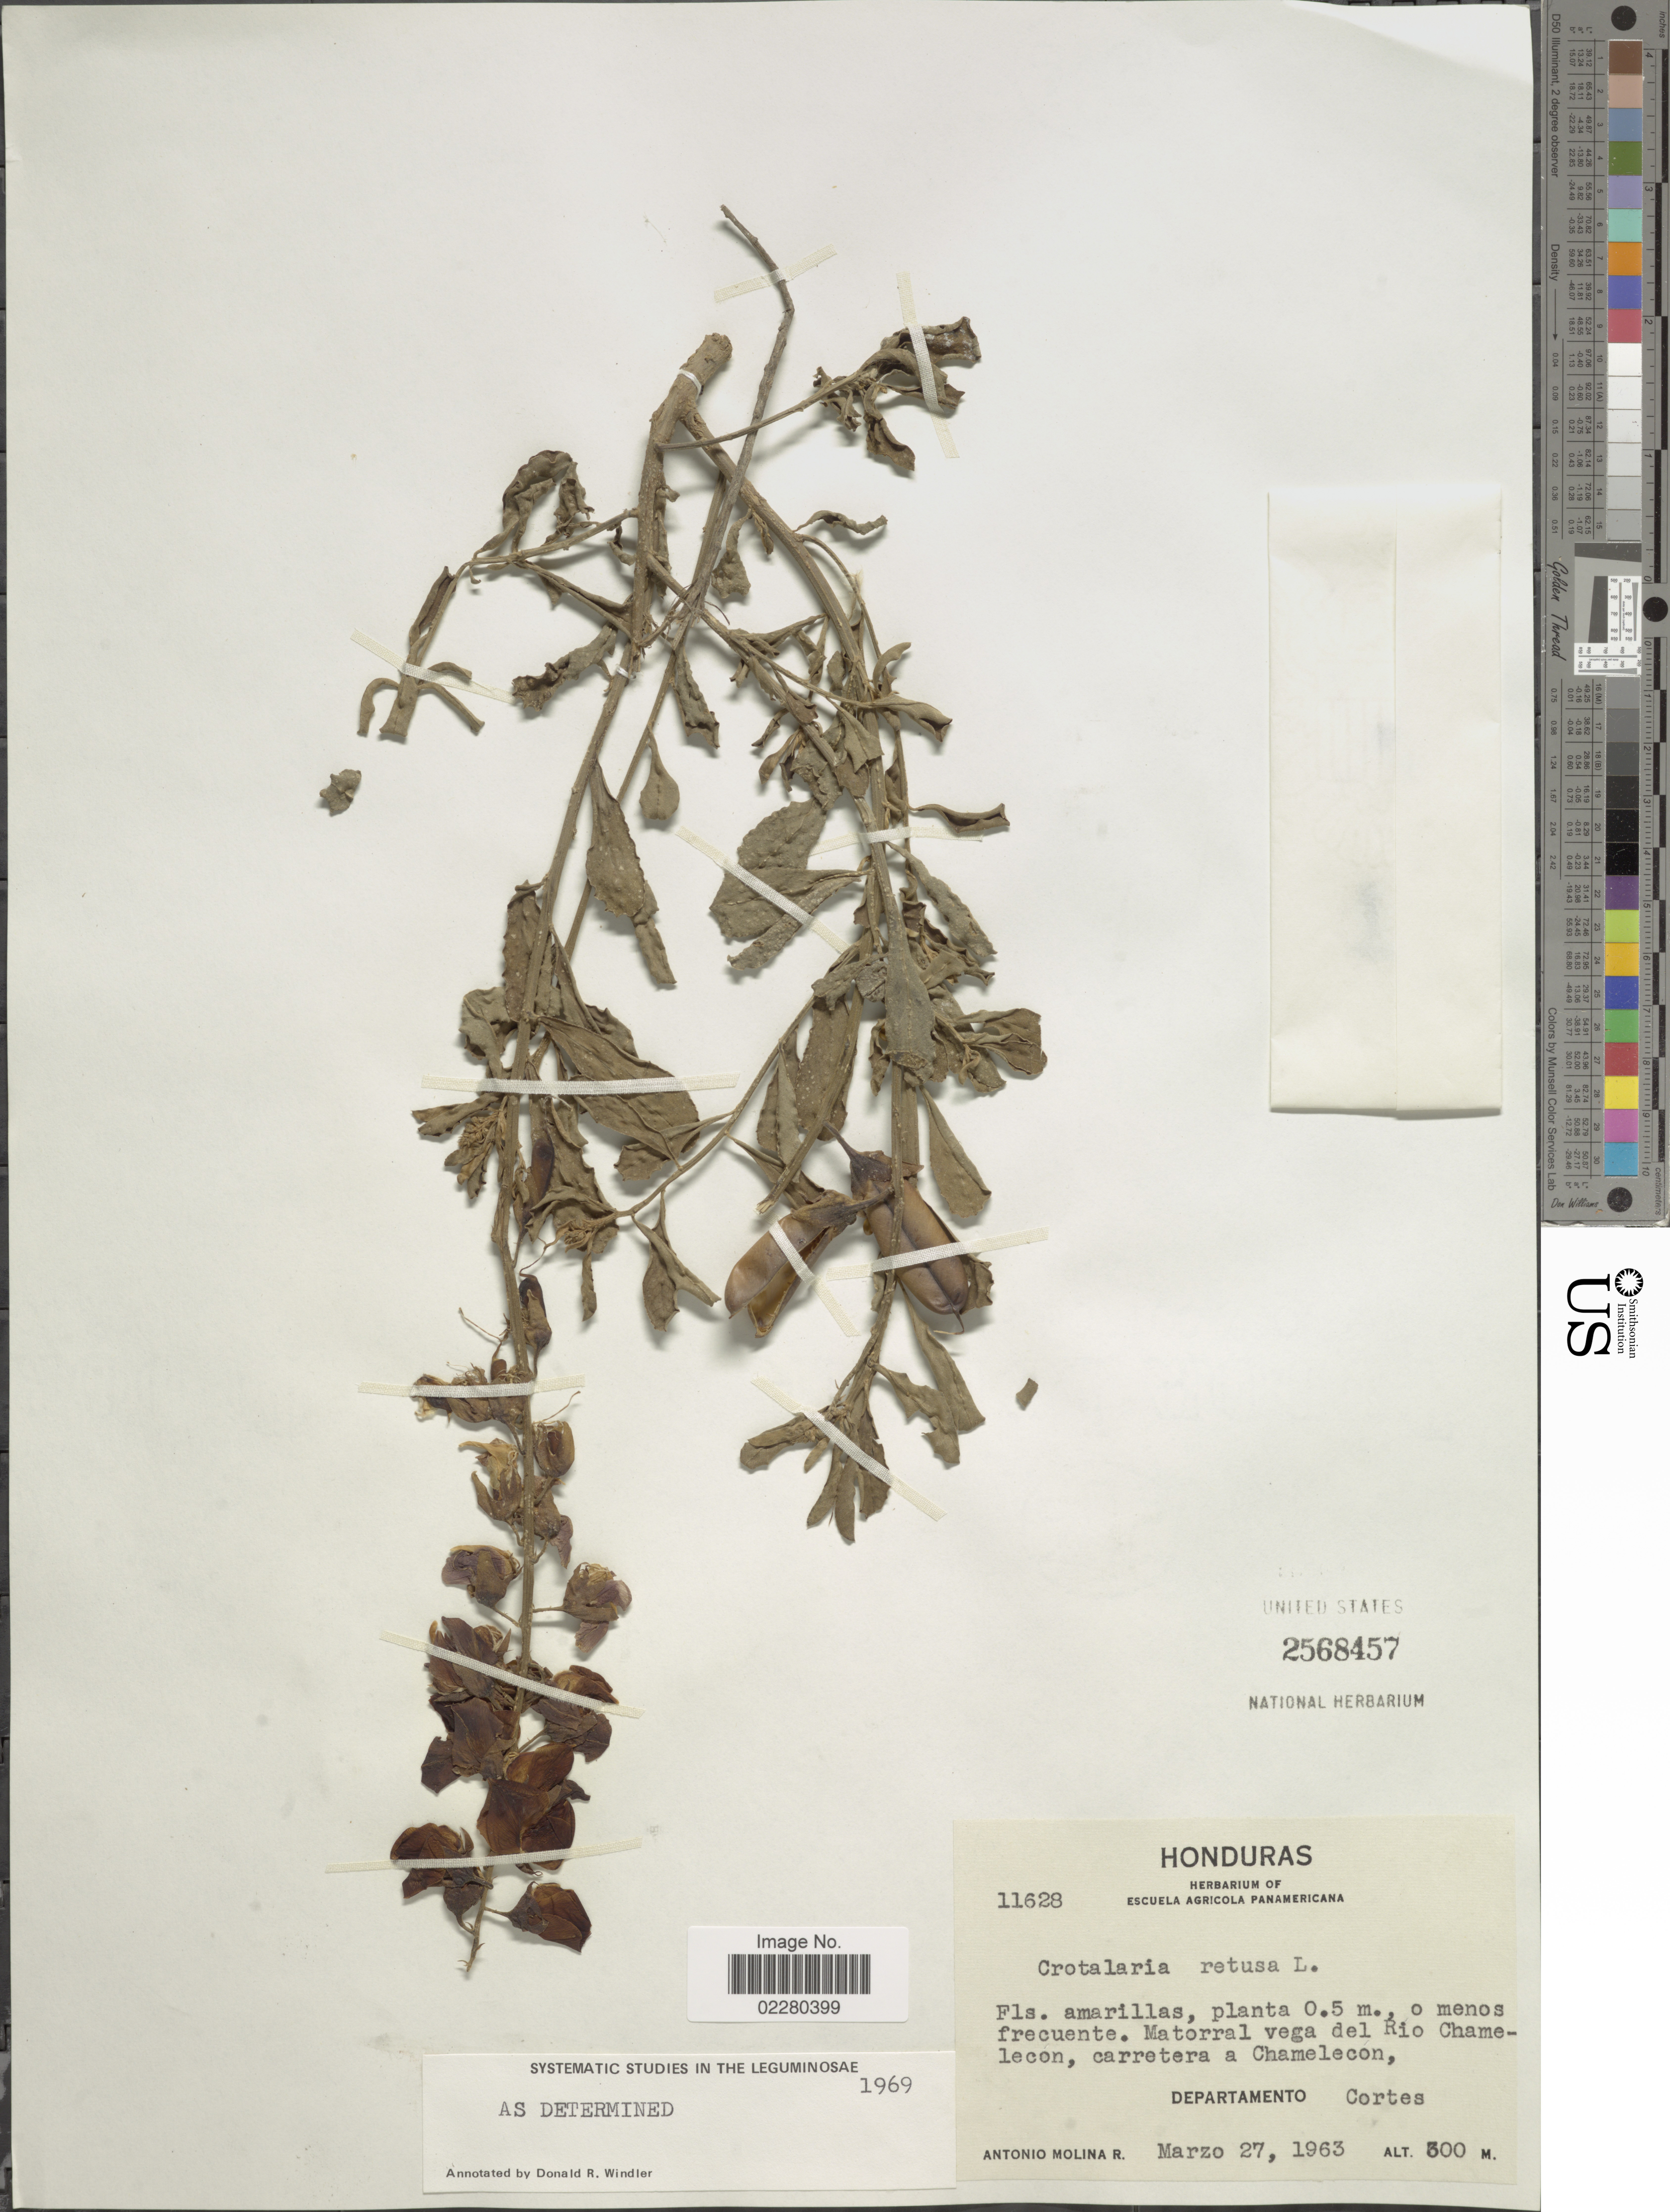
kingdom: Plantae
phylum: Tracheophyta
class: Magnoliopsida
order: Fabales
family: Fabaceae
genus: Crotalaria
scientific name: Crotalaria retusa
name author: L.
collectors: A. Molina R.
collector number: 11628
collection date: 1963-03-27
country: Honduras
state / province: Cortés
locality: Matorral vega del Rio Chamelecon, carretera a Chamelecon, Departamento Cortes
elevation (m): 300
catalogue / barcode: US 2568457